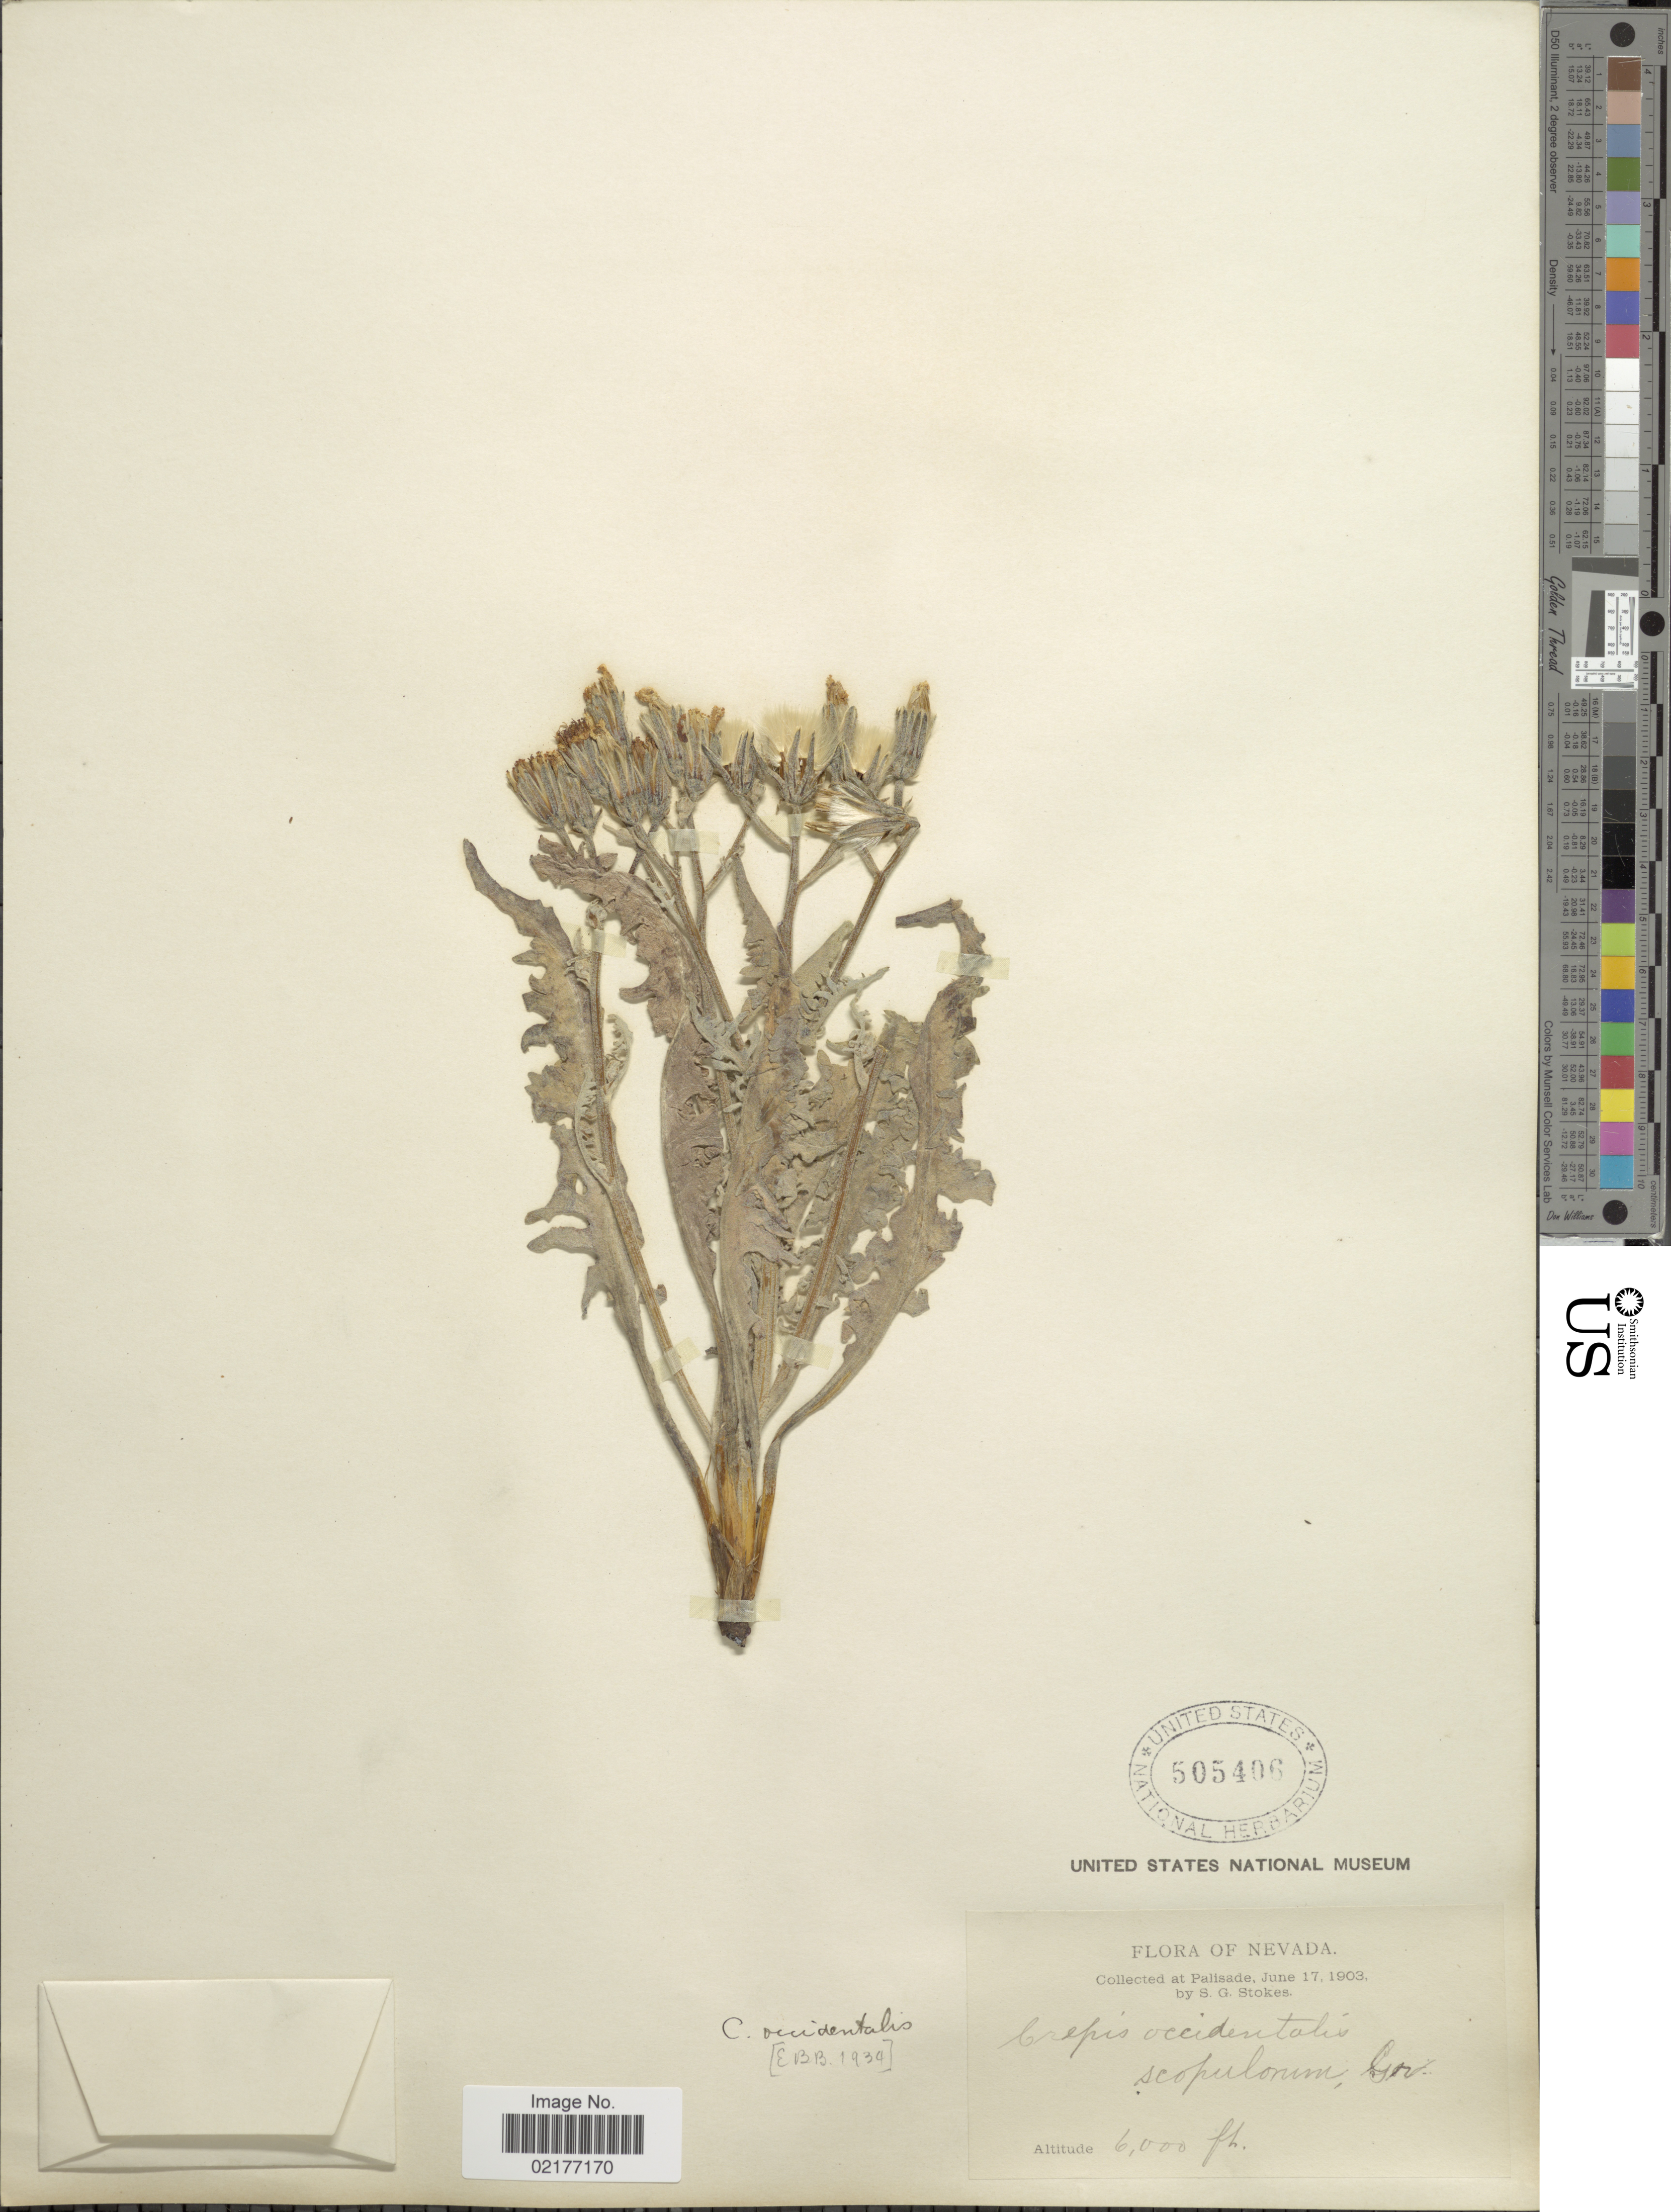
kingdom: Plantae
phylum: Tracheophyta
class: Magnoliopsida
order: Asterales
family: Asteraceae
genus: Crepis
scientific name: Crepis occidentalis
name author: Nutt.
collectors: S. G. Stokes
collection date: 1903-06-17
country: United States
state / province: Nevada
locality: Palisade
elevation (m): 1829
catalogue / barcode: US 505406